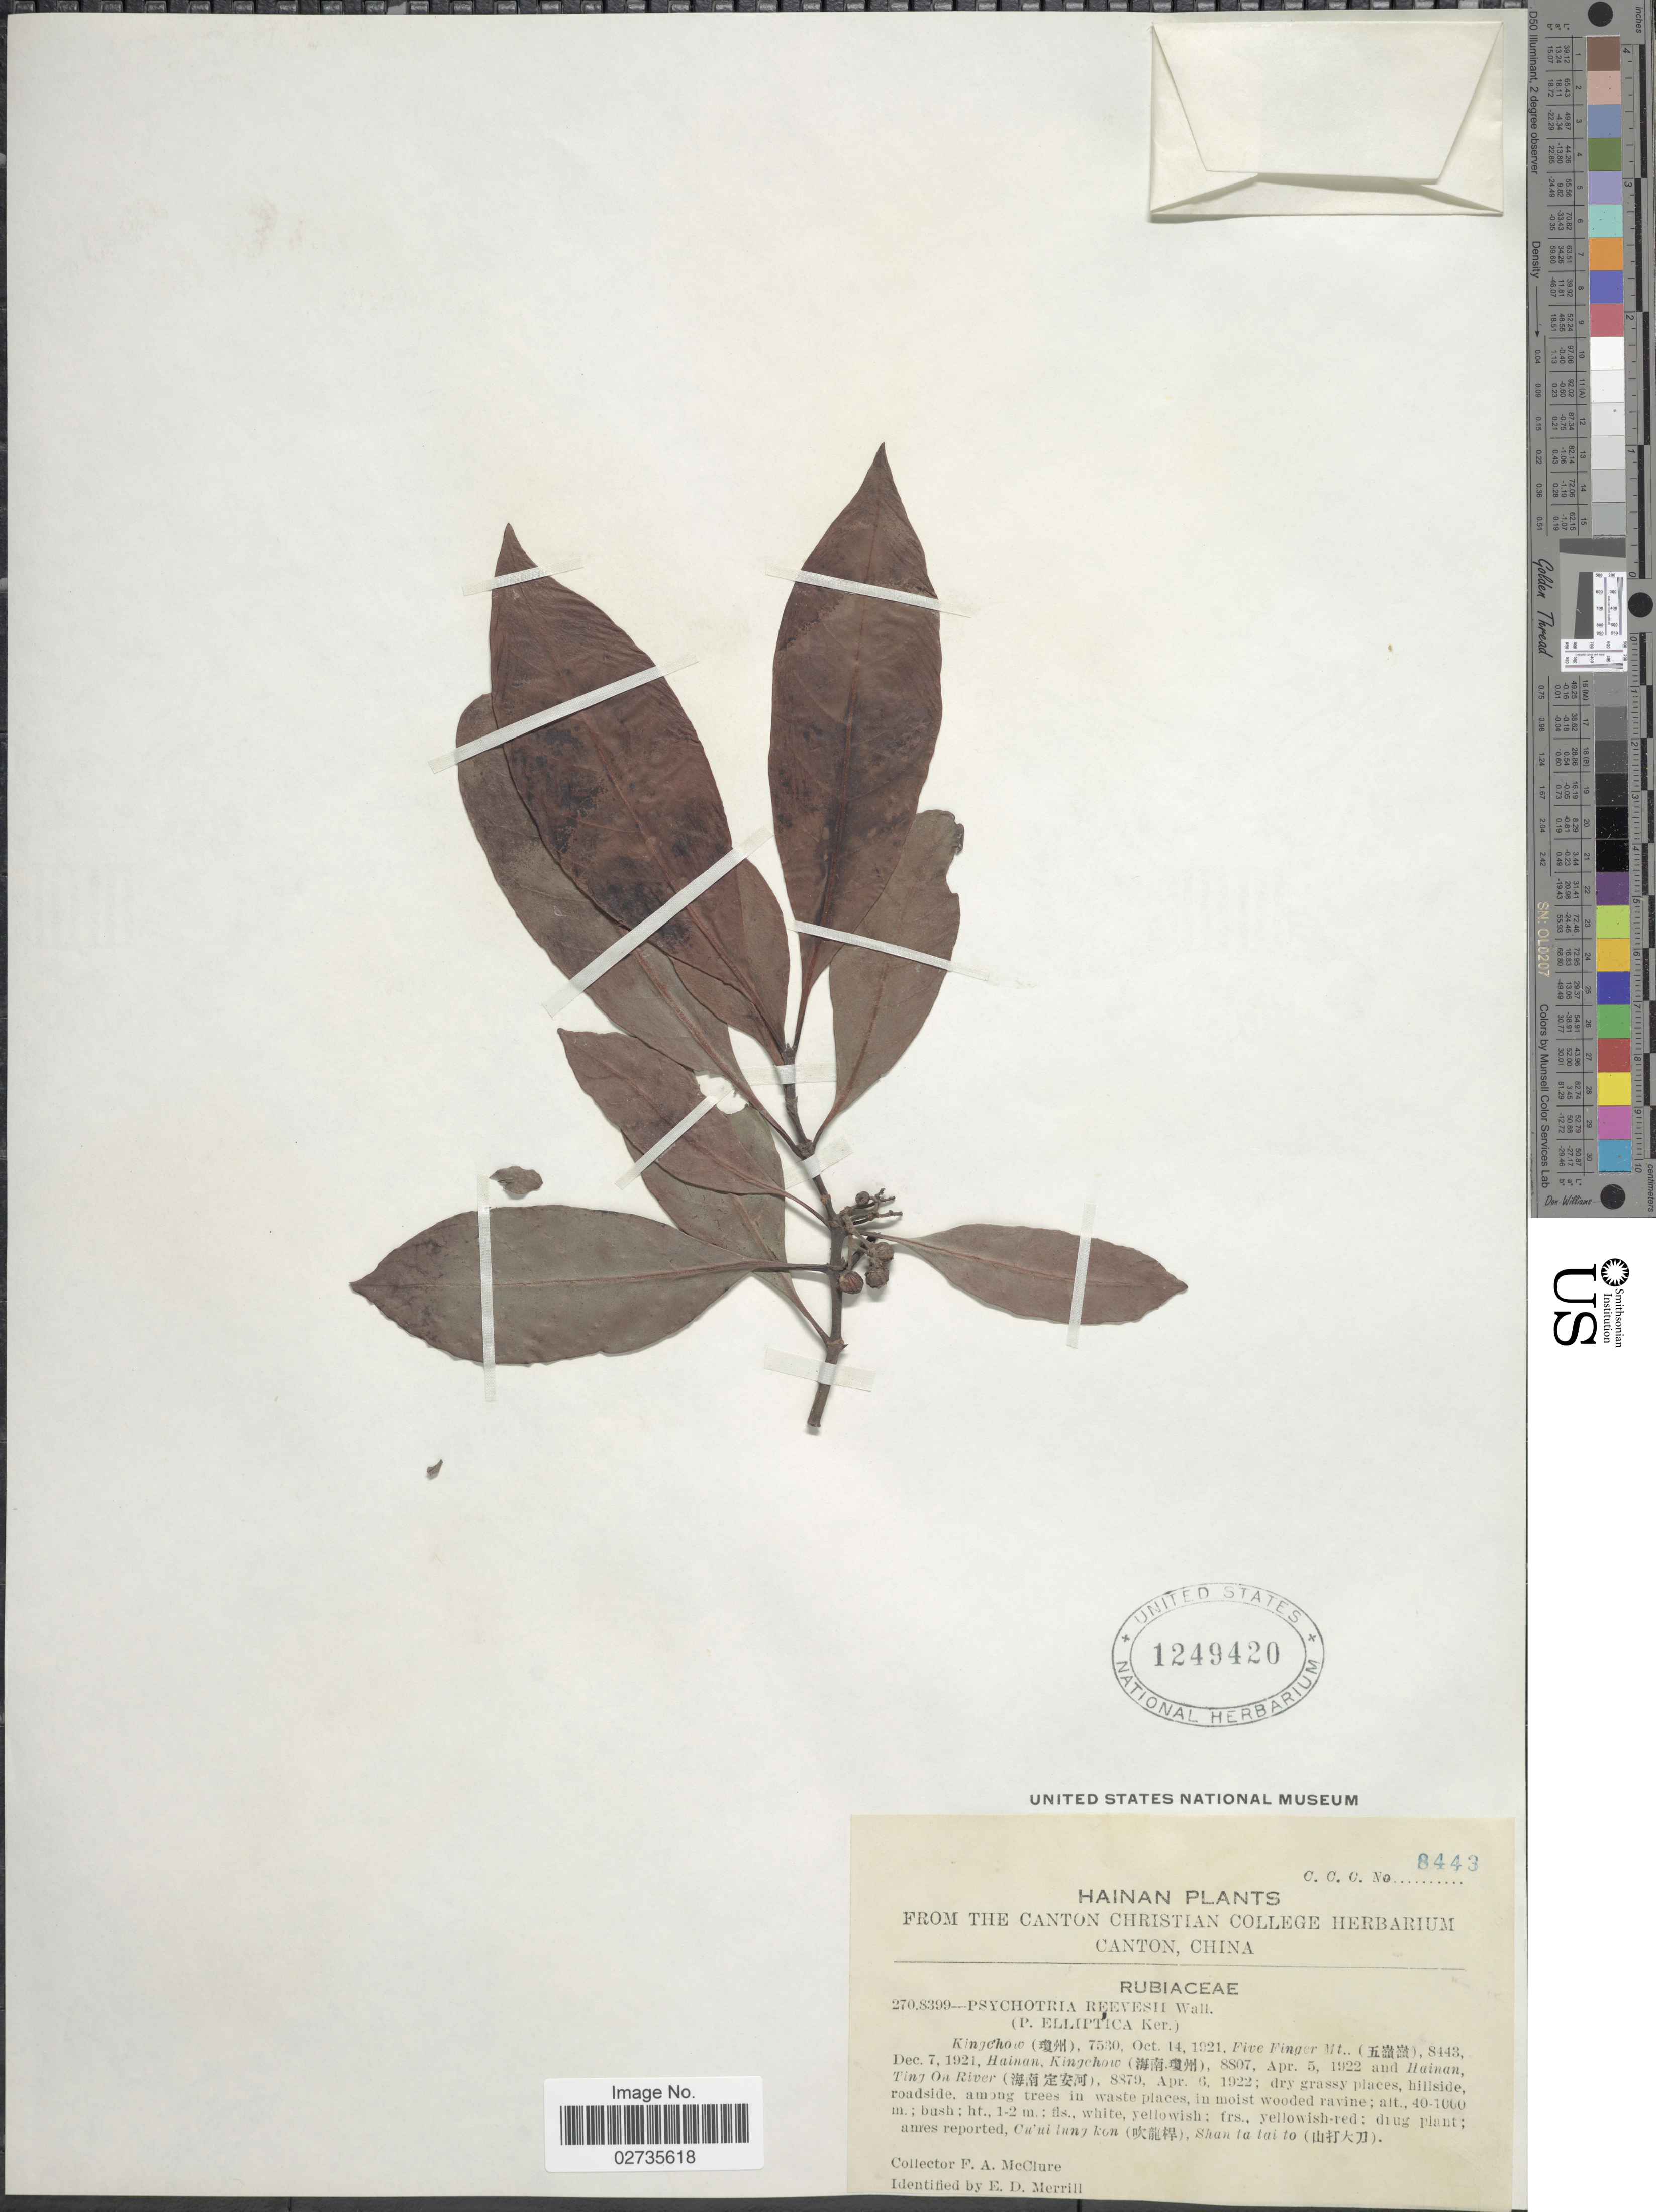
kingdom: Plantae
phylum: Tracheophyta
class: Magnoliopsida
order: Gentianales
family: Rubiaceae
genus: Psychotria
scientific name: Psychotria rubra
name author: (Lour.) Poir.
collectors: F. A. McClure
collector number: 8443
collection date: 1921-12-07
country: China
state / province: Hainan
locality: Five Finger Mt.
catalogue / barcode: US 1249420